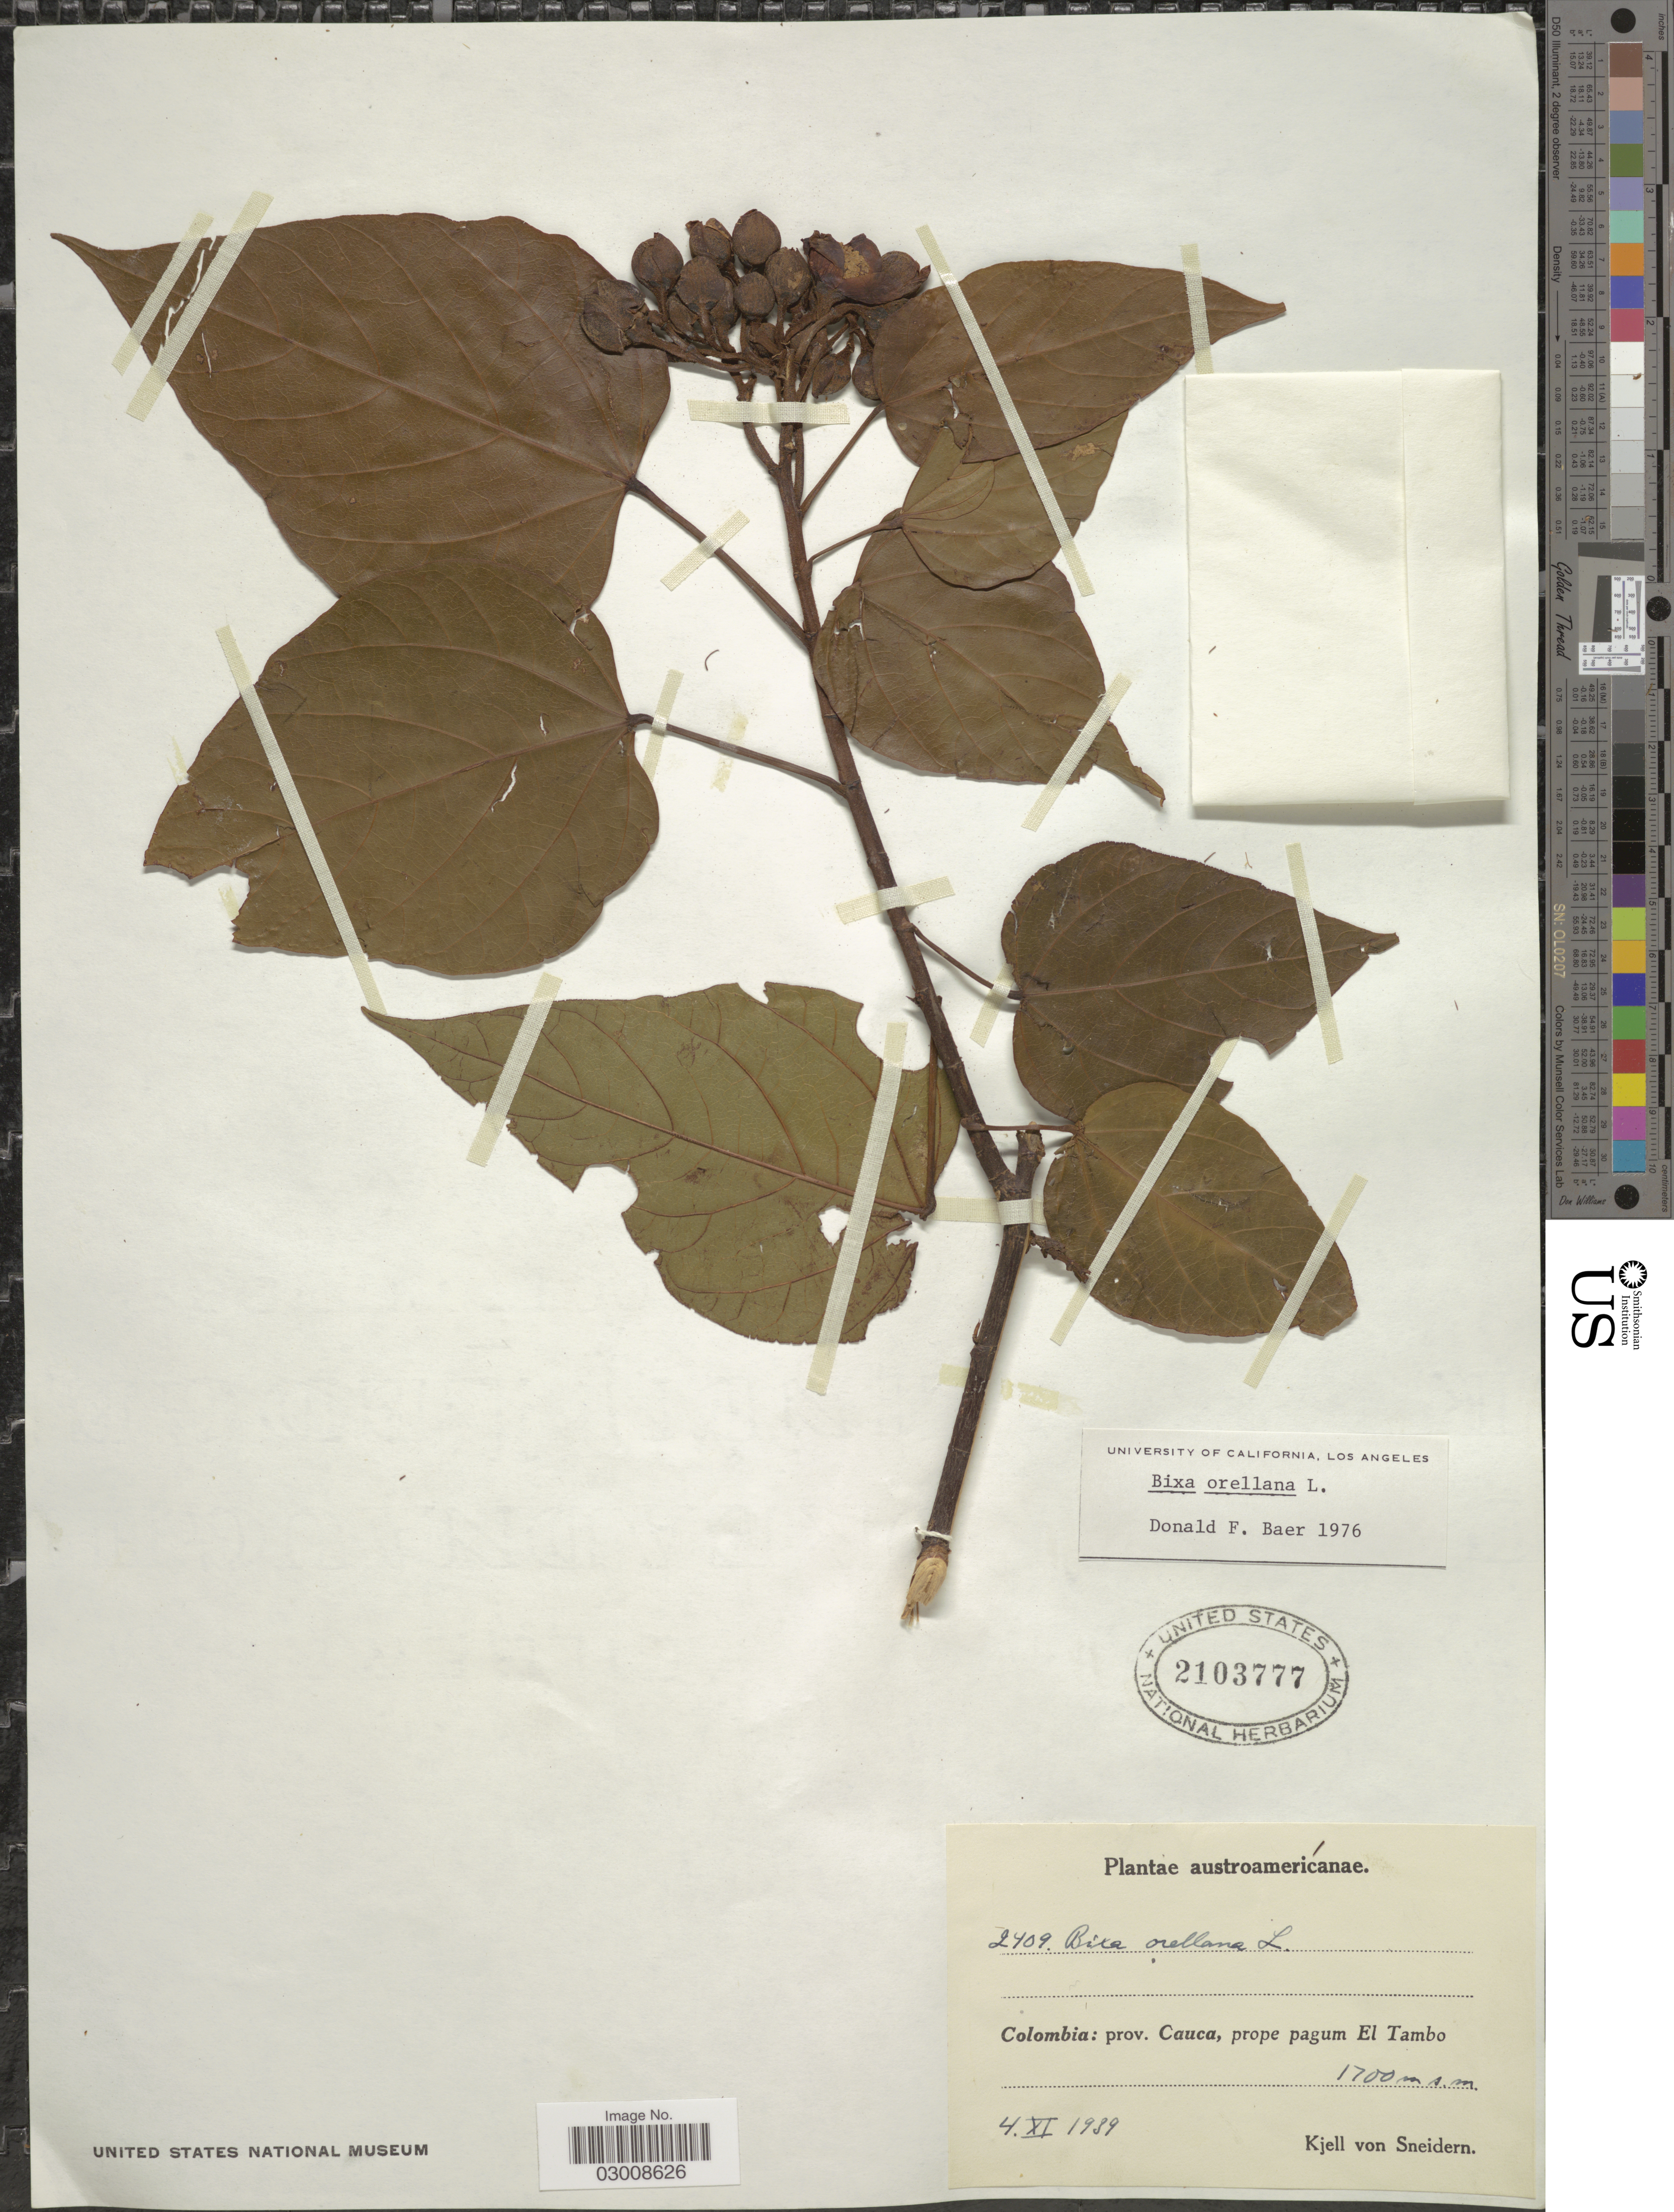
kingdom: Plantae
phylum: Tracheophyta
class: Magnoliopsida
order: Malvales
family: Bixaceae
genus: Bixa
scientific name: Bixa orellana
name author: L.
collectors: K. von Sneidern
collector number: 2409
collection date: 1939-11-04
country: Colombia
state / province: Cauca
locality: Prope pagum El Tambo.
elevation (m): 1700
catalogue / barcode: US 2103777